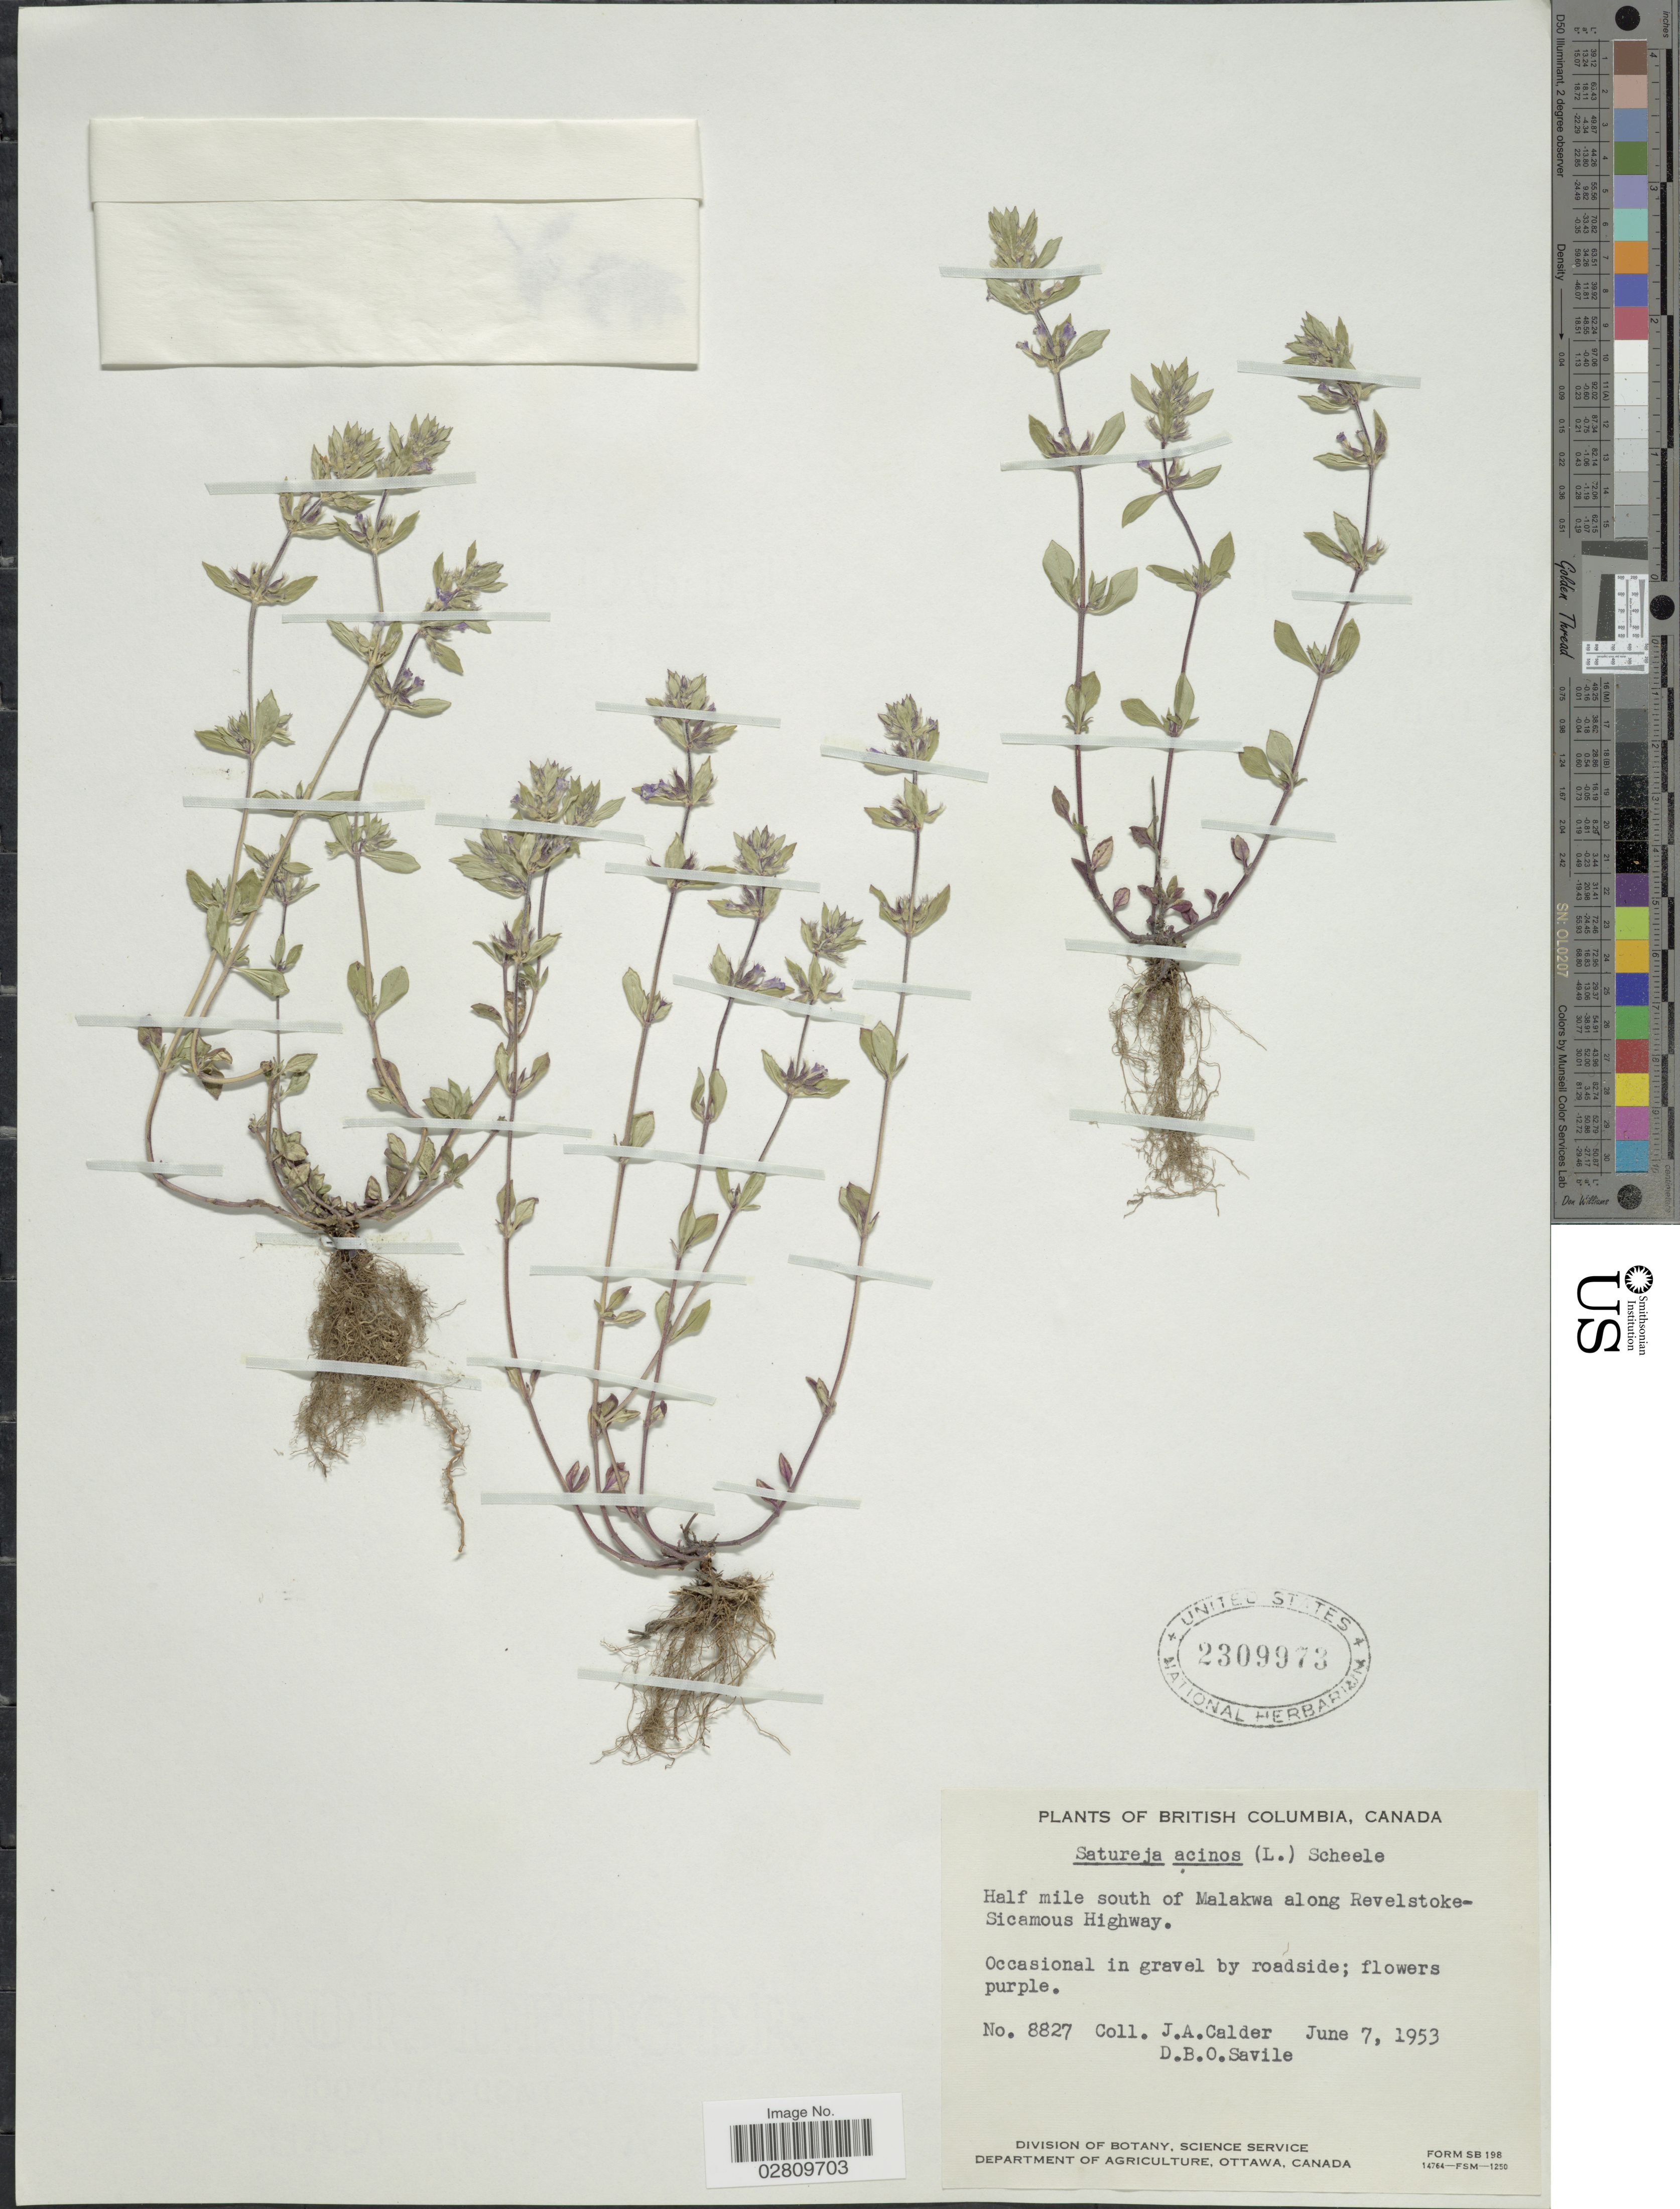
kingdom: Plantae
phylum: Tracheophyta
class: Magnoliopsida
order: Lamiales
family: Lamiaceae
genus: Acinos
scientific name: Acinos arvensis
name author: (Lam.) Dandy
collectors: J. A. Calder & D. Savile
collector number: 8827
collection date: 1953-06-07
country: Canada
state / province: British Columbia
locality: Half mile south of Malakwa along Revelstoke-Sicamous Highway.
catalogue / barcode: US 2309973